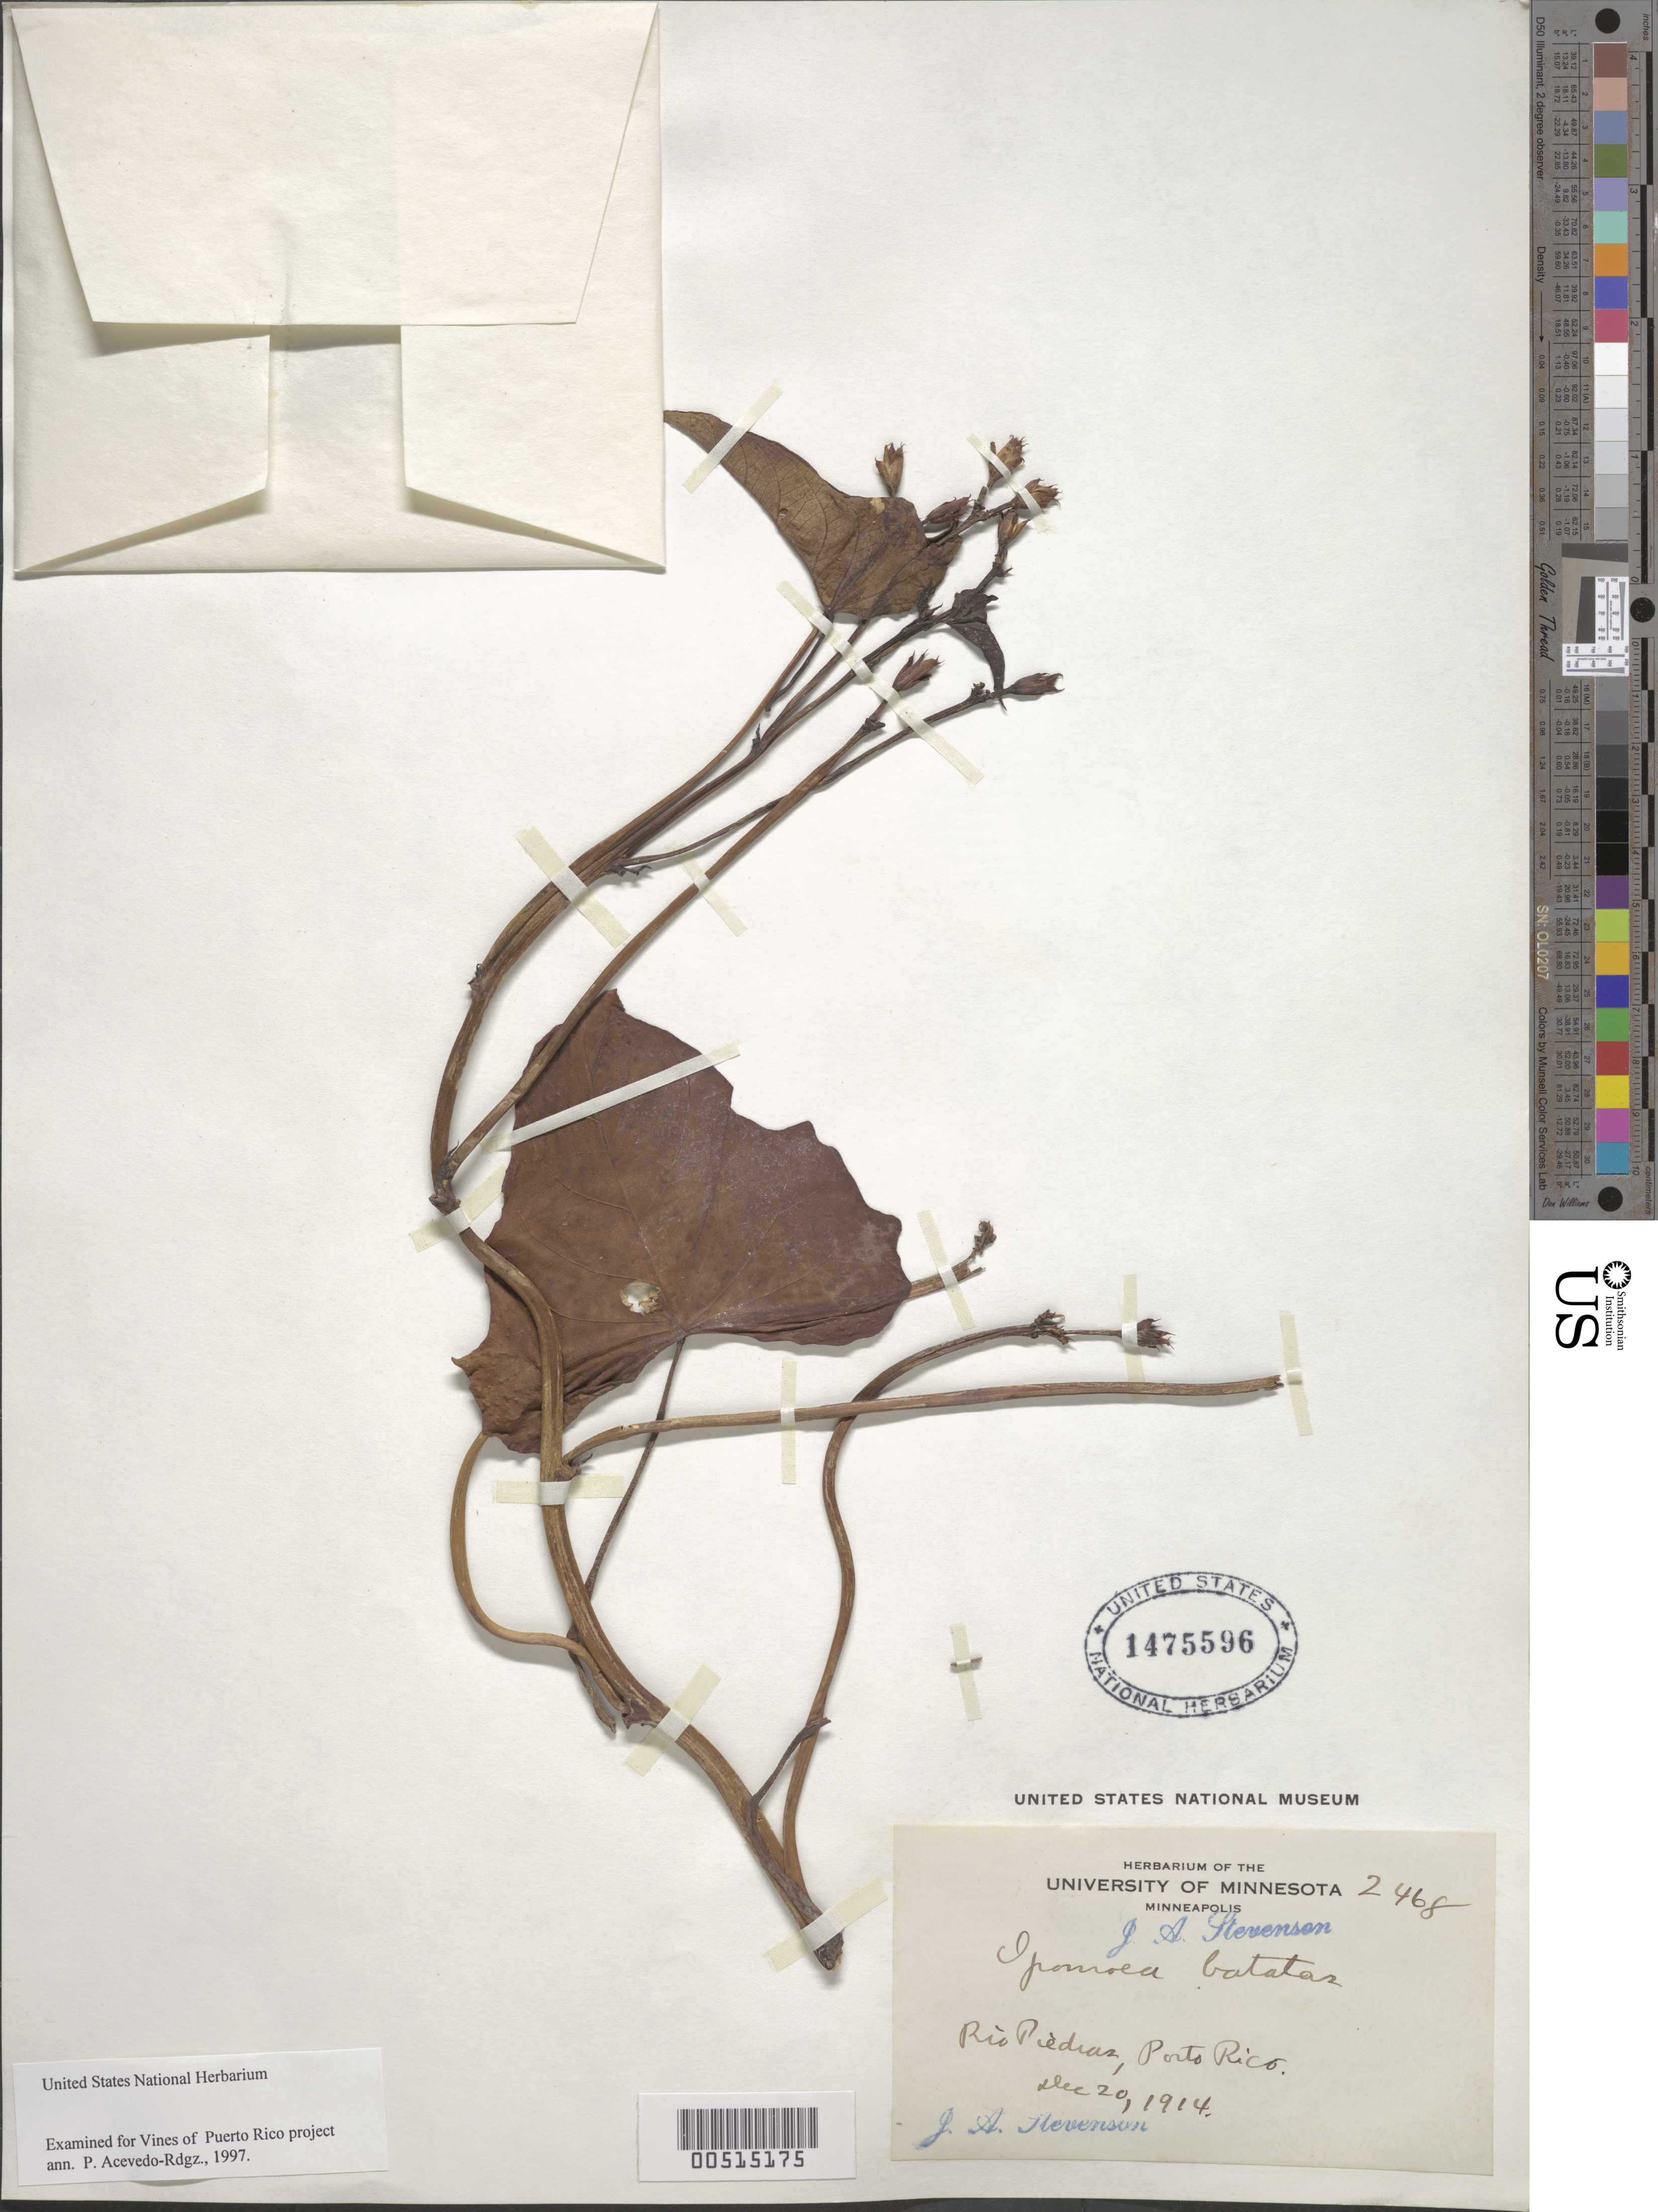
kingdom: Plantae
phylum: Tracheophyta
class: Magnoliopsida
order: Solanales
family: Convolvulaceae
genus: Ipomoea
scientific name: Ipomoea batatas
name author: (L.) Lam.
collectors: J. Stevenson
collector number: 2468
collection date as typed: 20 Dec 1914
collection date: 1914-12-20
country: Puerto Rico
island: Greater Antilles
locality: Rio Piedras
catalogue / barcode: US 1475596